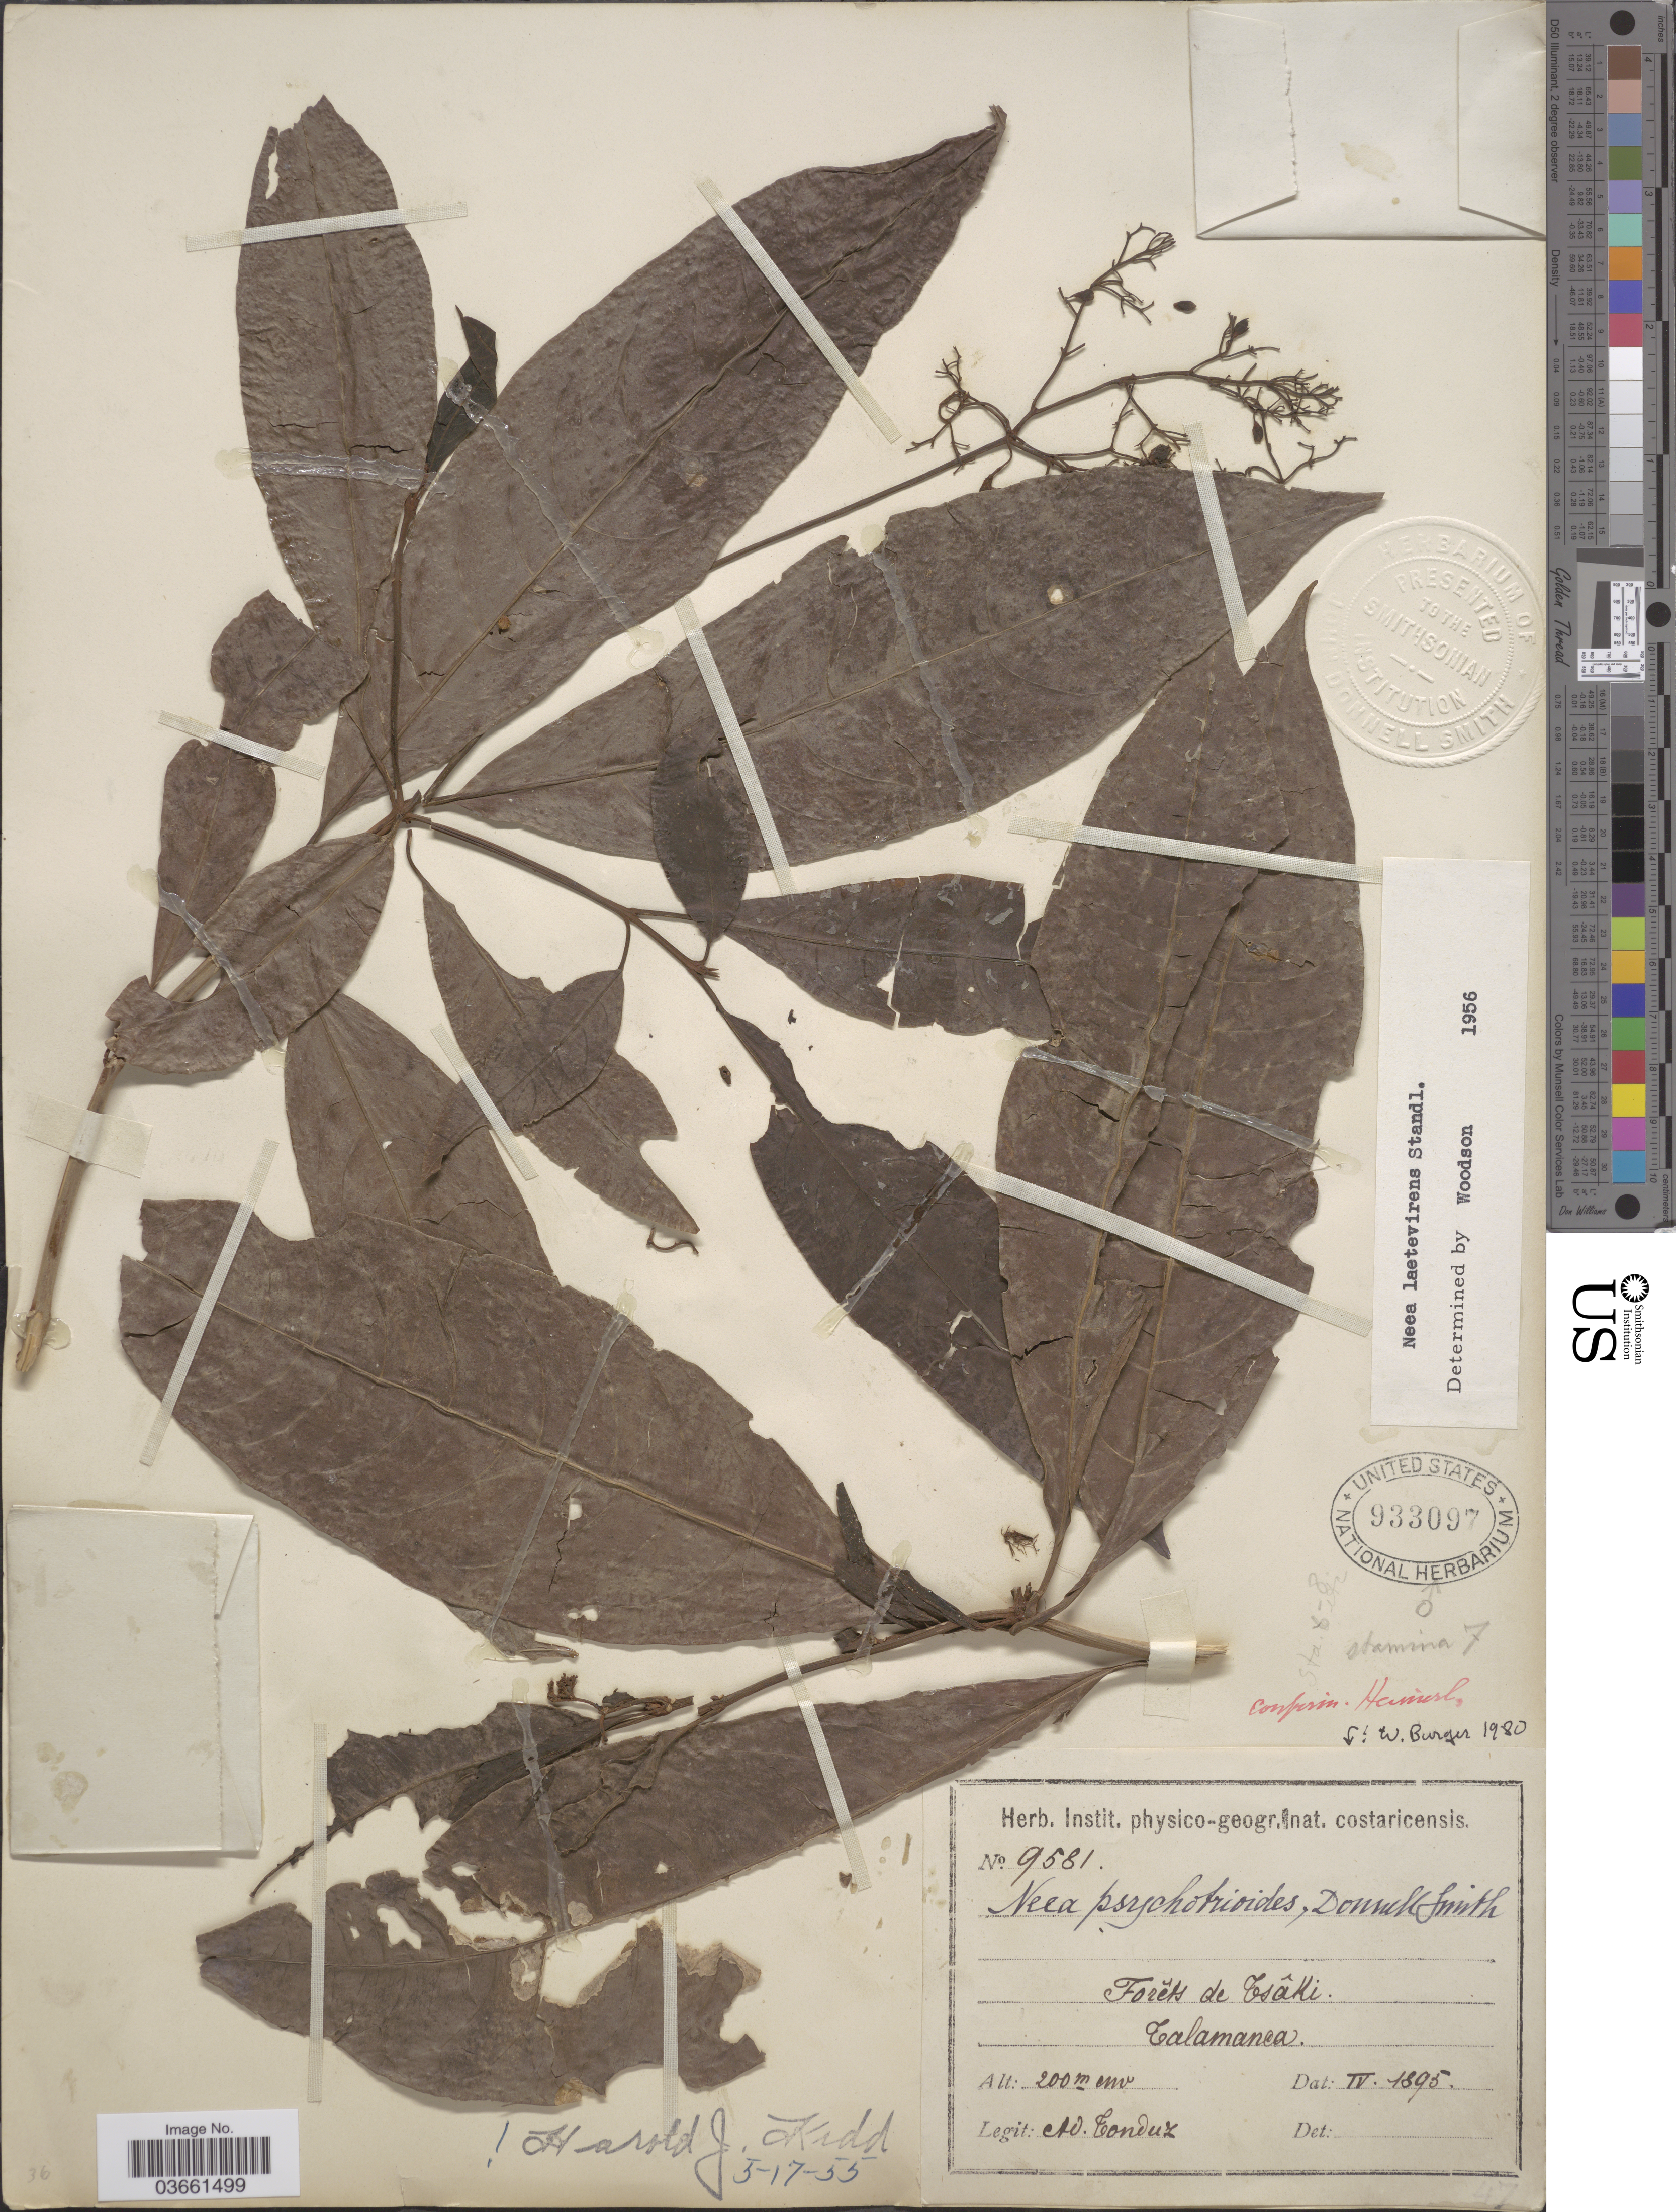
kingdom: Plantae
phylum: Tracheophyta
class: Magnoliopsida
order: Caryophyllales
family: Nyctaginaceae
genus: Neea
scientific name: Neea laetevirens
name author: Standl.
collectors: A. Tonduz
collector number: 9581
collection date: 1895-04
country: Costa Rica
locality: Forêts de Tsâki. Talamanca.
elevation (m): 200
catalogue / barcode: US 933097